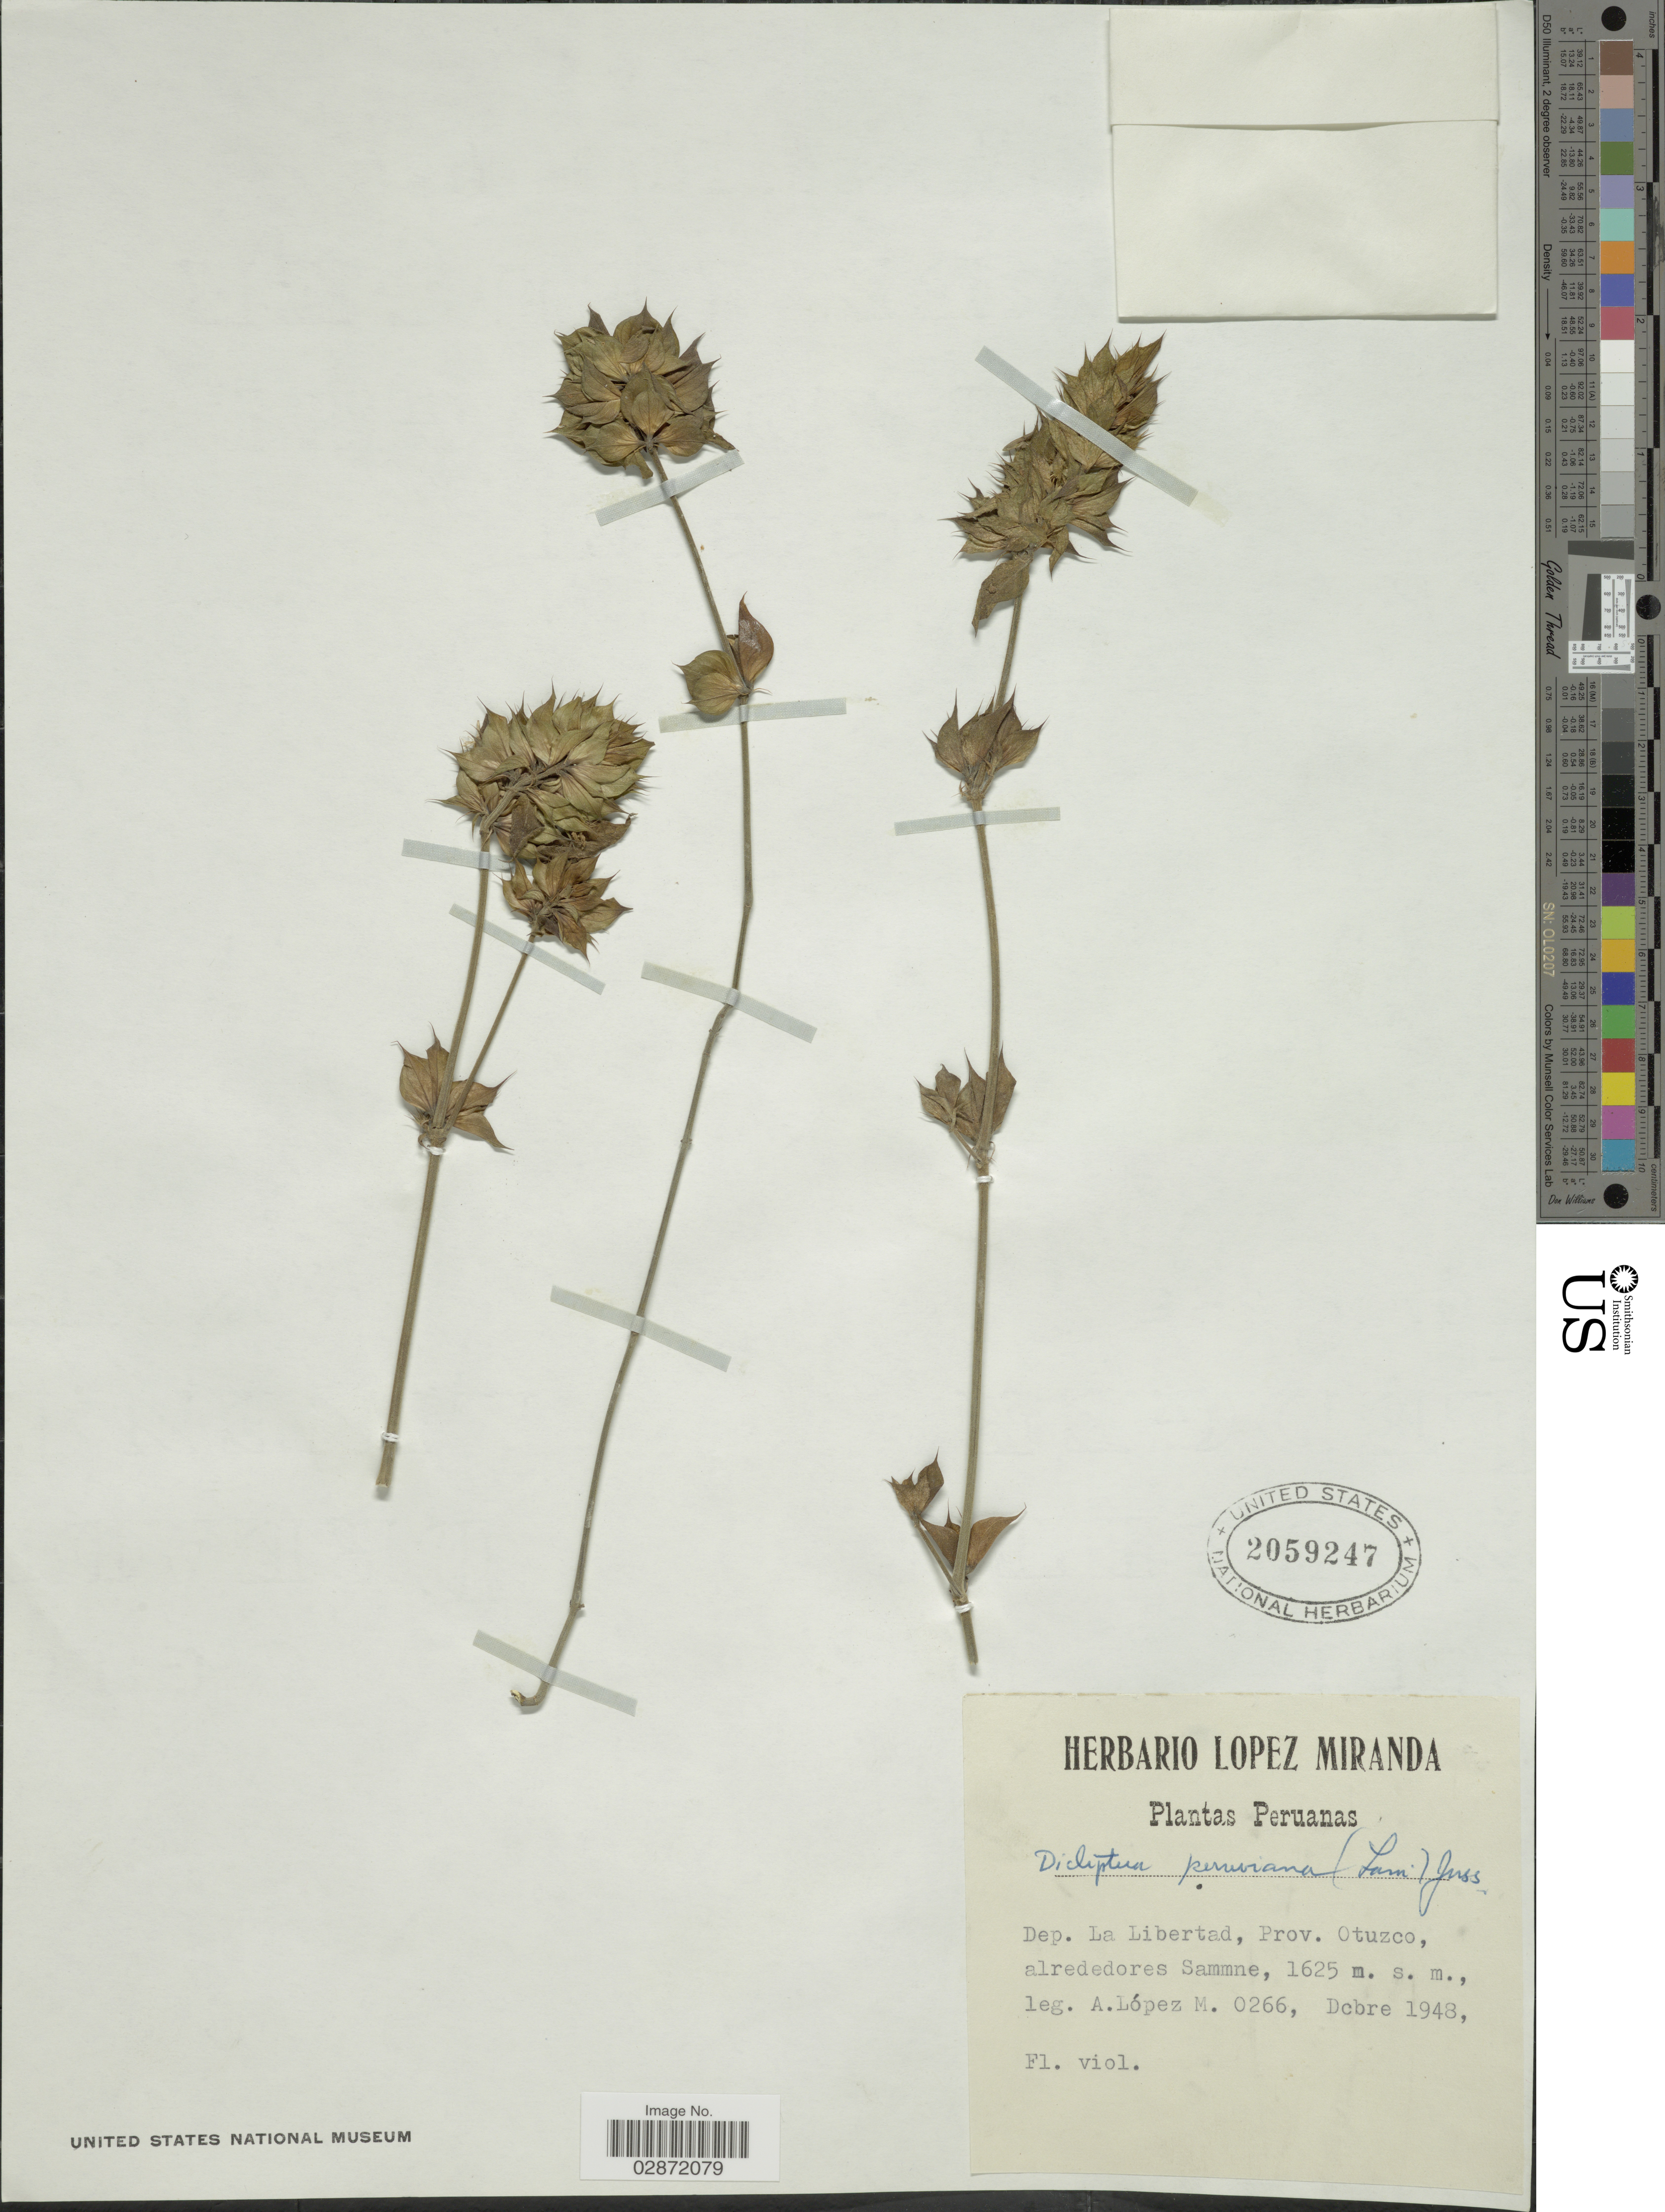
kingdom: Plantae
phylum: Tracheophyta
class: Magnoliopsida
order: Lamiales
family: Acanthaceae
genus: Dicliptera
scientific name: Dicliptera peruviana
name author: (Ruiz & Pav.) Juss.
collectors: A. López M.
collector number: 0266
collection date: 1948-12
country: Peru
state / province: La Libertad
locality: Dep. La Libertad, Prov. Otuzco, alrededores Sammne.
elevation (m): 1625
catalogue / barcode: US 2059247